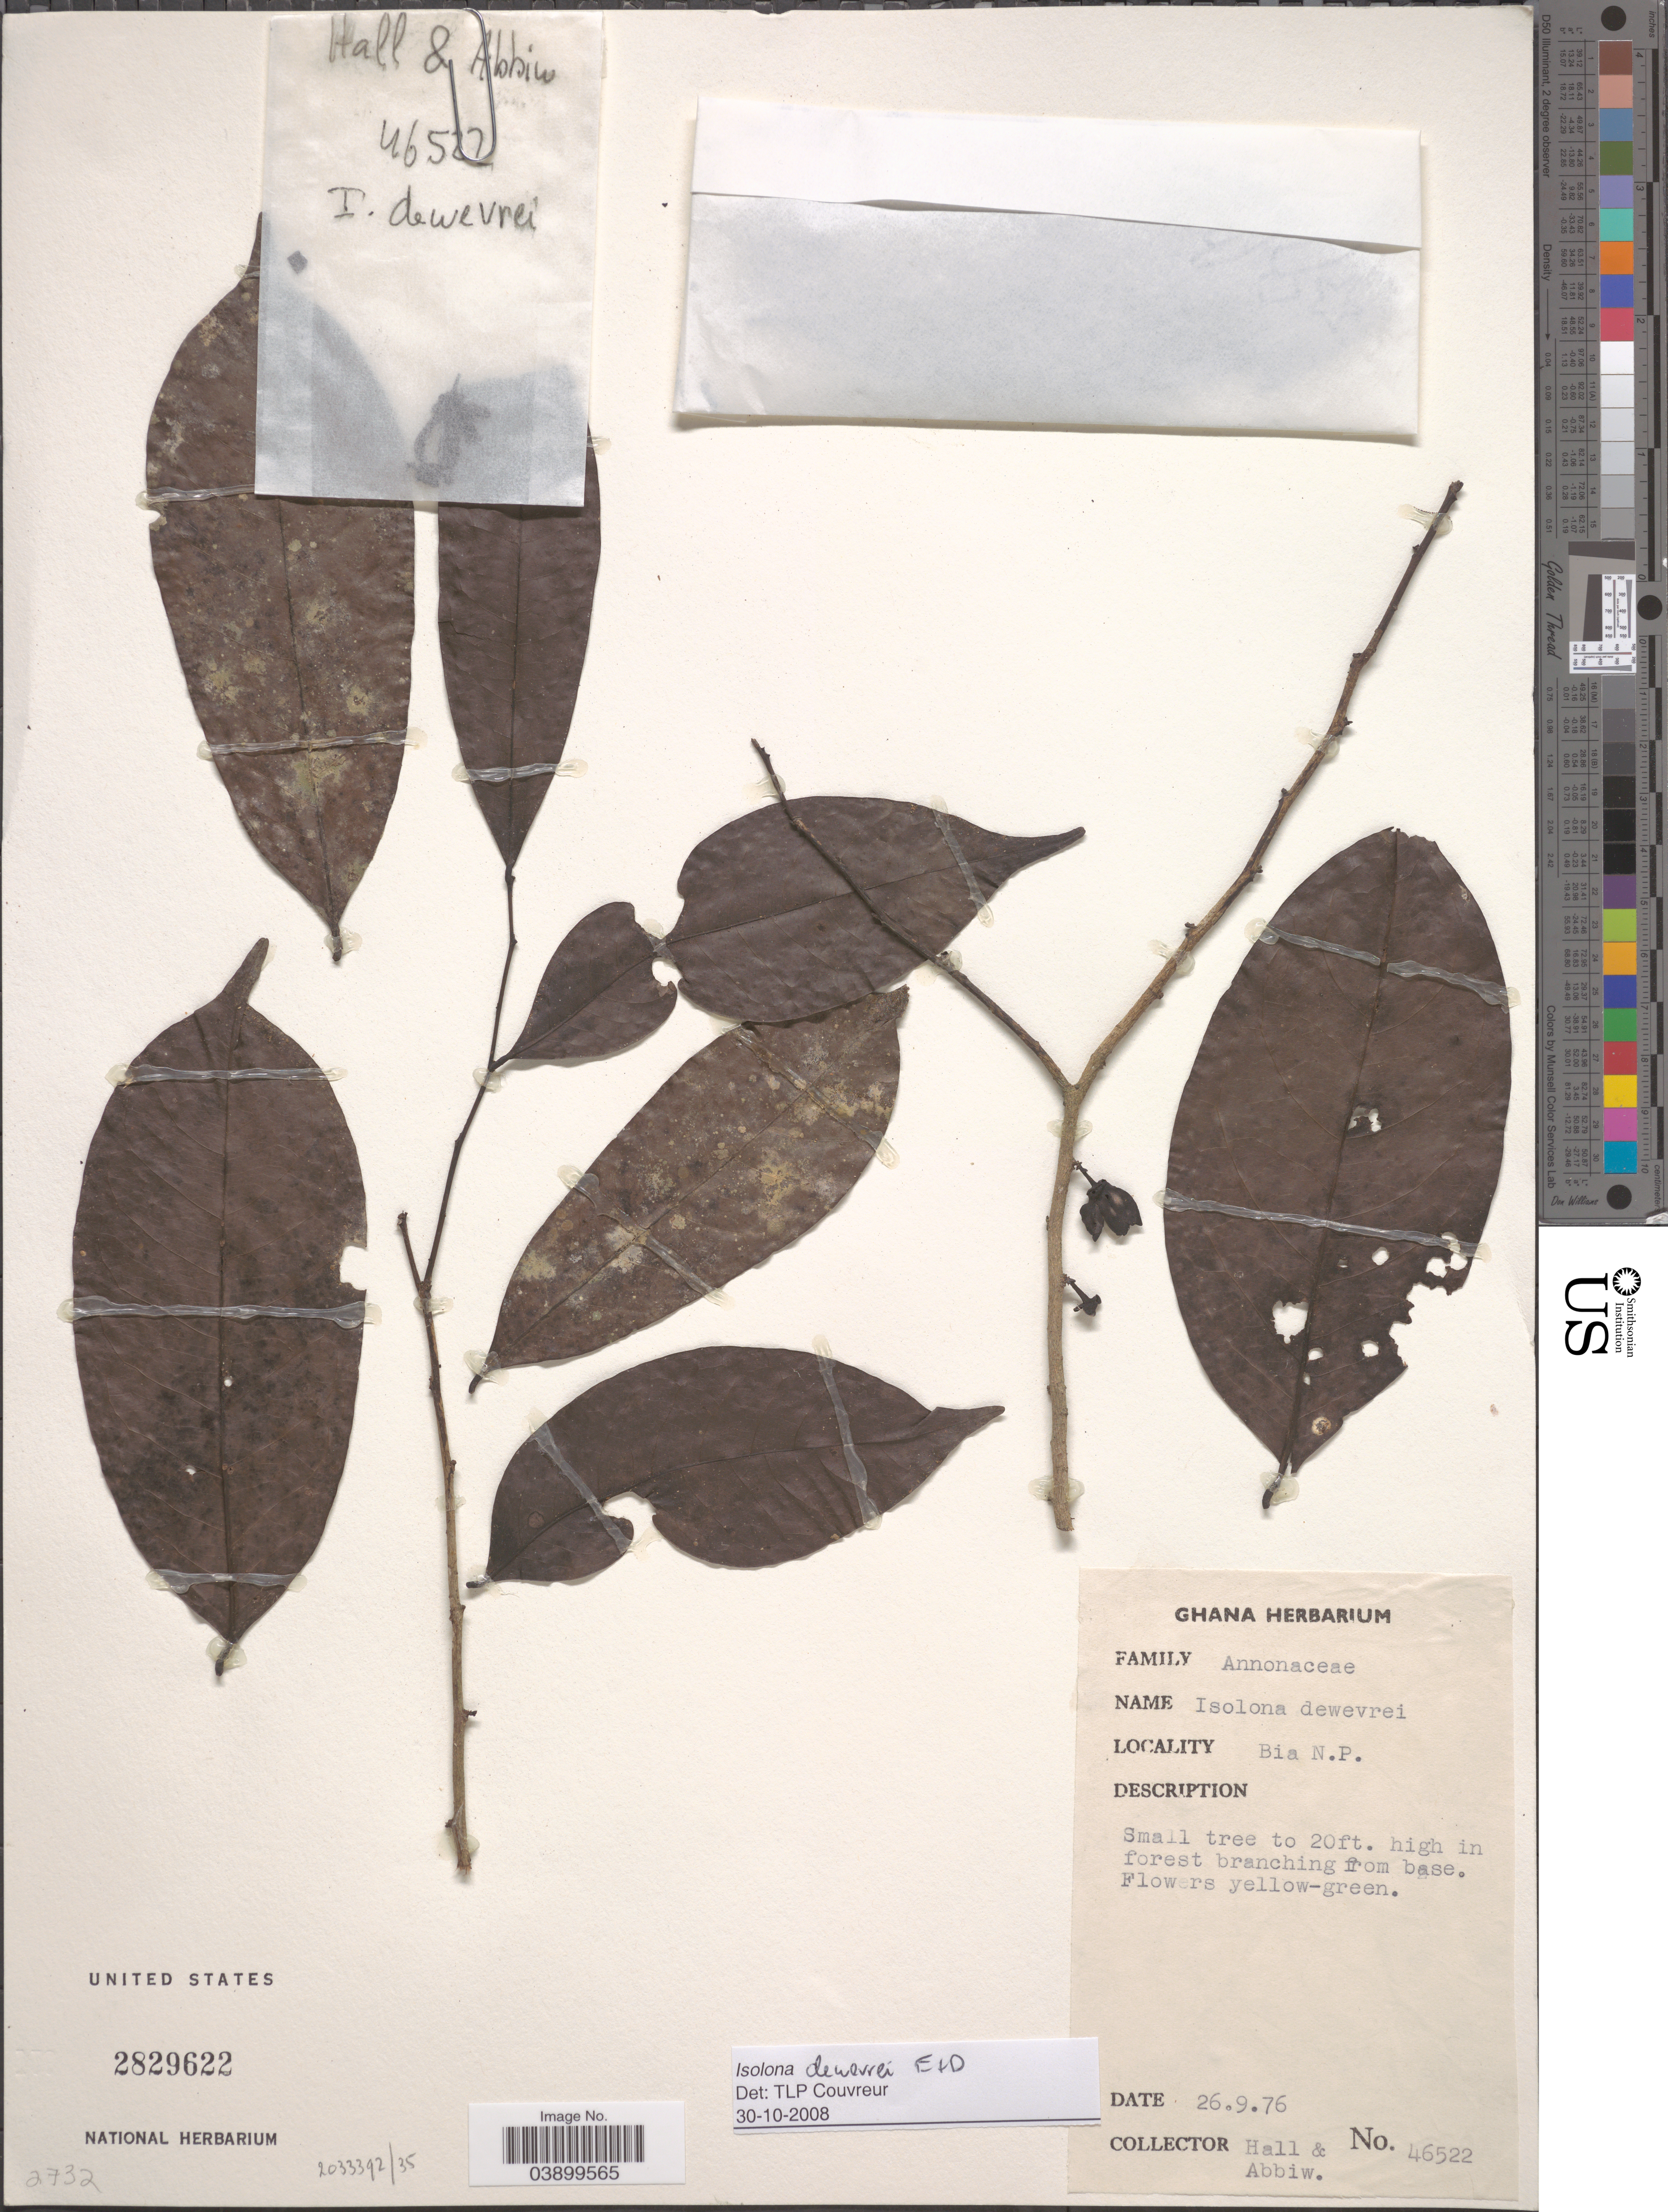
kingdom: Plantae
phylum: Tracheophyta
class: Magnoliopsida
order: Magnoliales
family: Annonaceae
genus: Isolona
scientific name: Isolona dewevrei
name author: Engl. & Diels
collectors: -- Hall & Abbiw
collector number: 46522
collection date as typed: Transcribed d/m/y: 26/9/76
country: Ghana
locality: Bia N.P.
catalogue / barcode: US 2829622